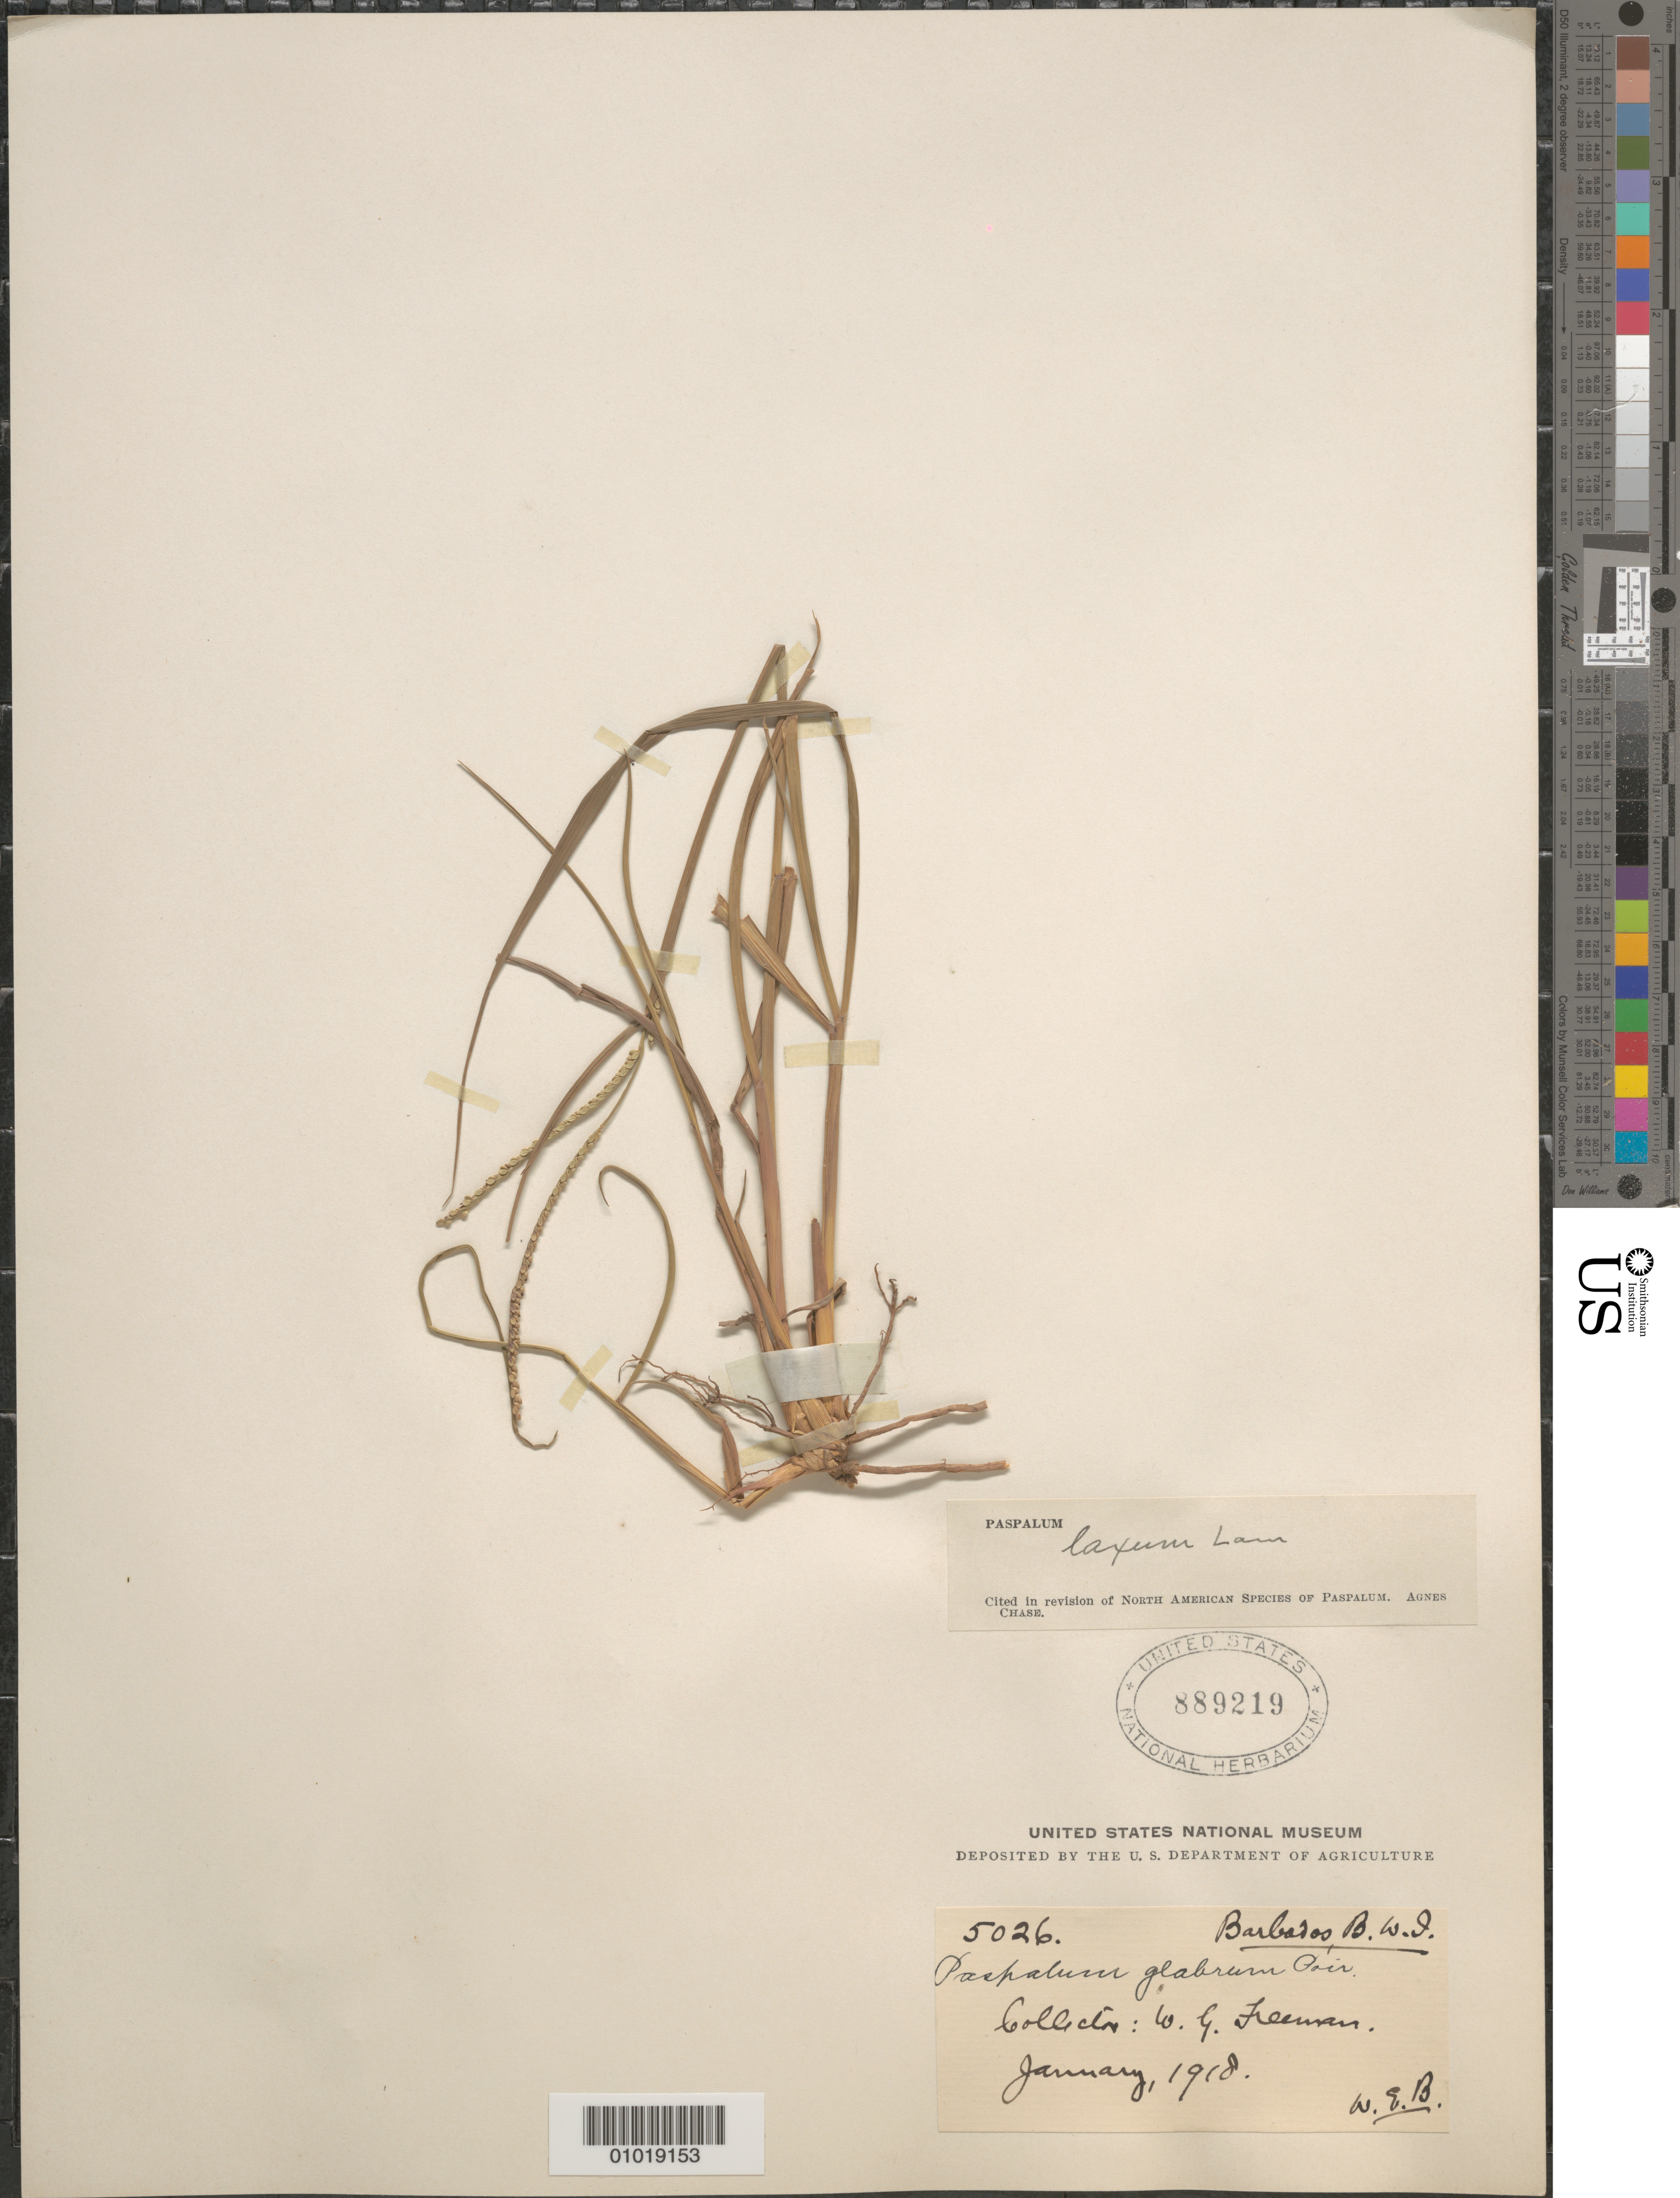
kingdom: Plantae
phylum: Tracheophyta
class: Liliopsida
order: Poales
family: Poaceae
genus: Paspalum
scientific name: Paspalum laxum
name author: Lam.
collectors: W. Freeman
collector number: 5026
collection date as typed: Jan 1918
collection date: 1918-01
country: Barbados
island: Barbados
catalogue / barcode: US 889219